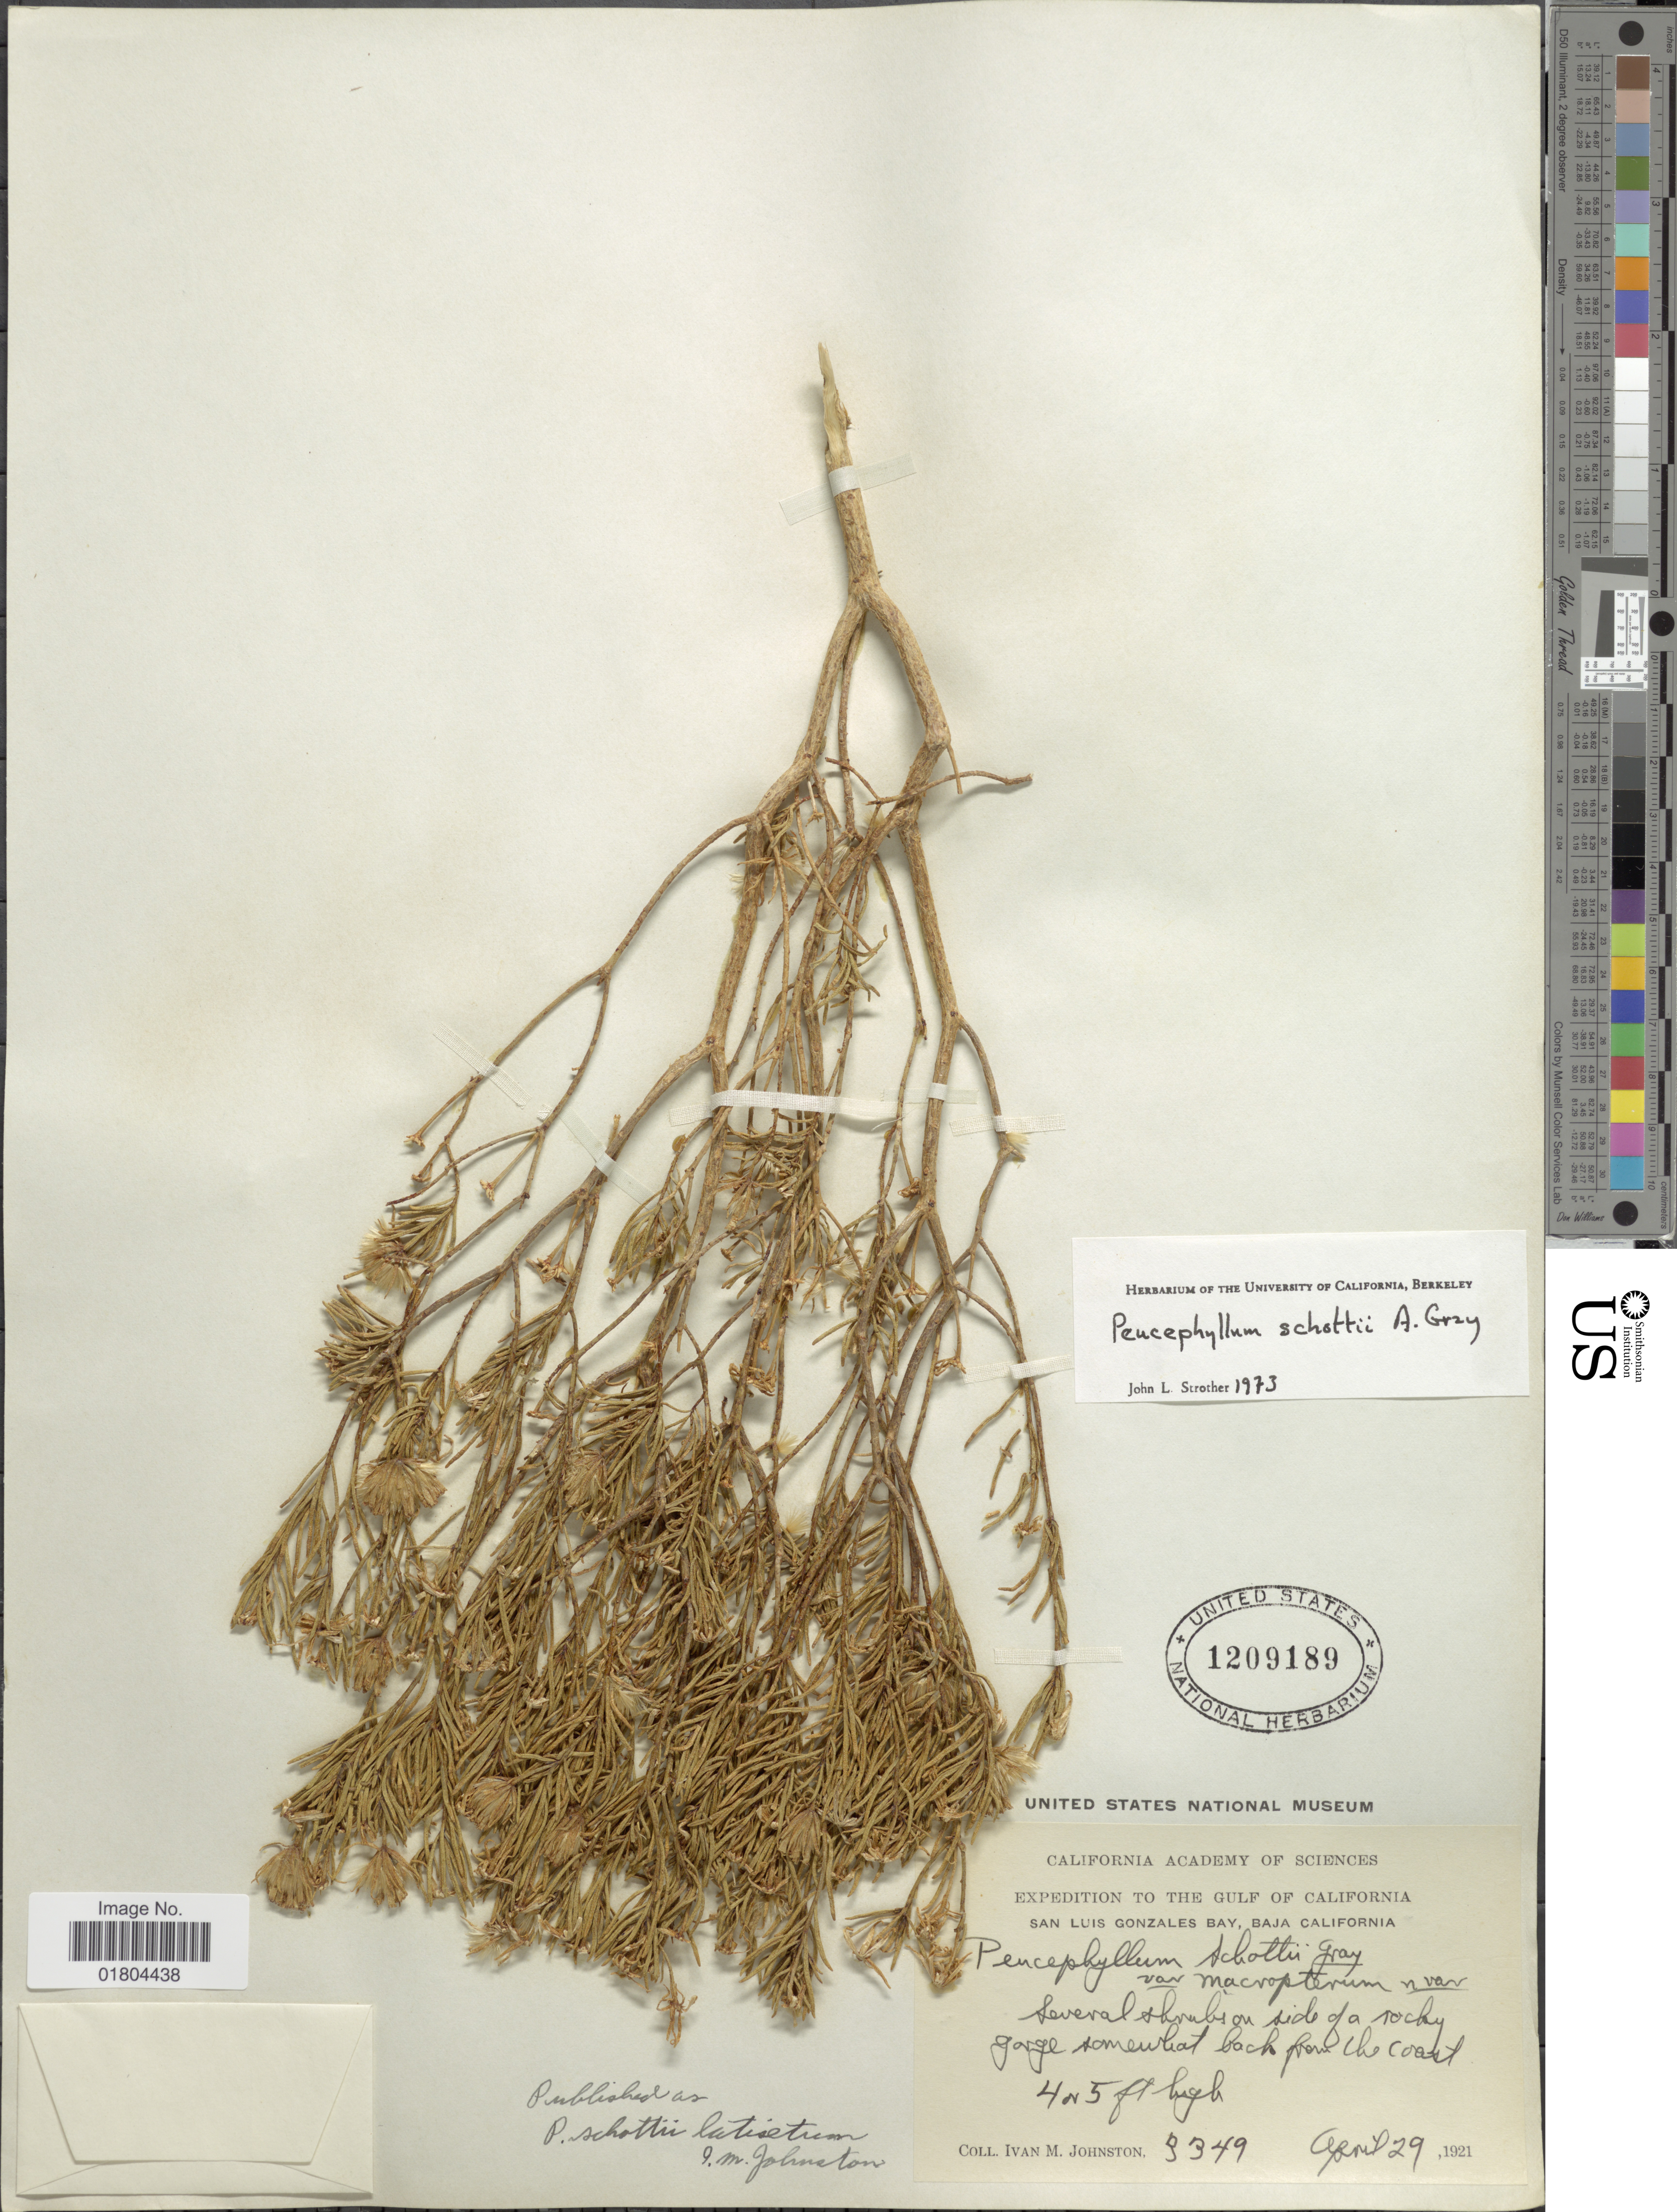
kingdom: Plantae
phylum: Tracheophyta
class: Magnoliopsida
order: Asterales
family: Asteraceae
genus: Peucephyllum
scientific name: Peucephyllum schottii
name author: A. Gray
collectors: I.M. Johnston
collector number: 9349*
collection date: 1921-04-29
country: Mexico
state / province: Baja California Sur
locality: The Gulf of California, San Luis Gonzales Bay, Several shrumbs on side of a rocky gorge somewhat back from the coast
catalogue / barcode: US 1209189